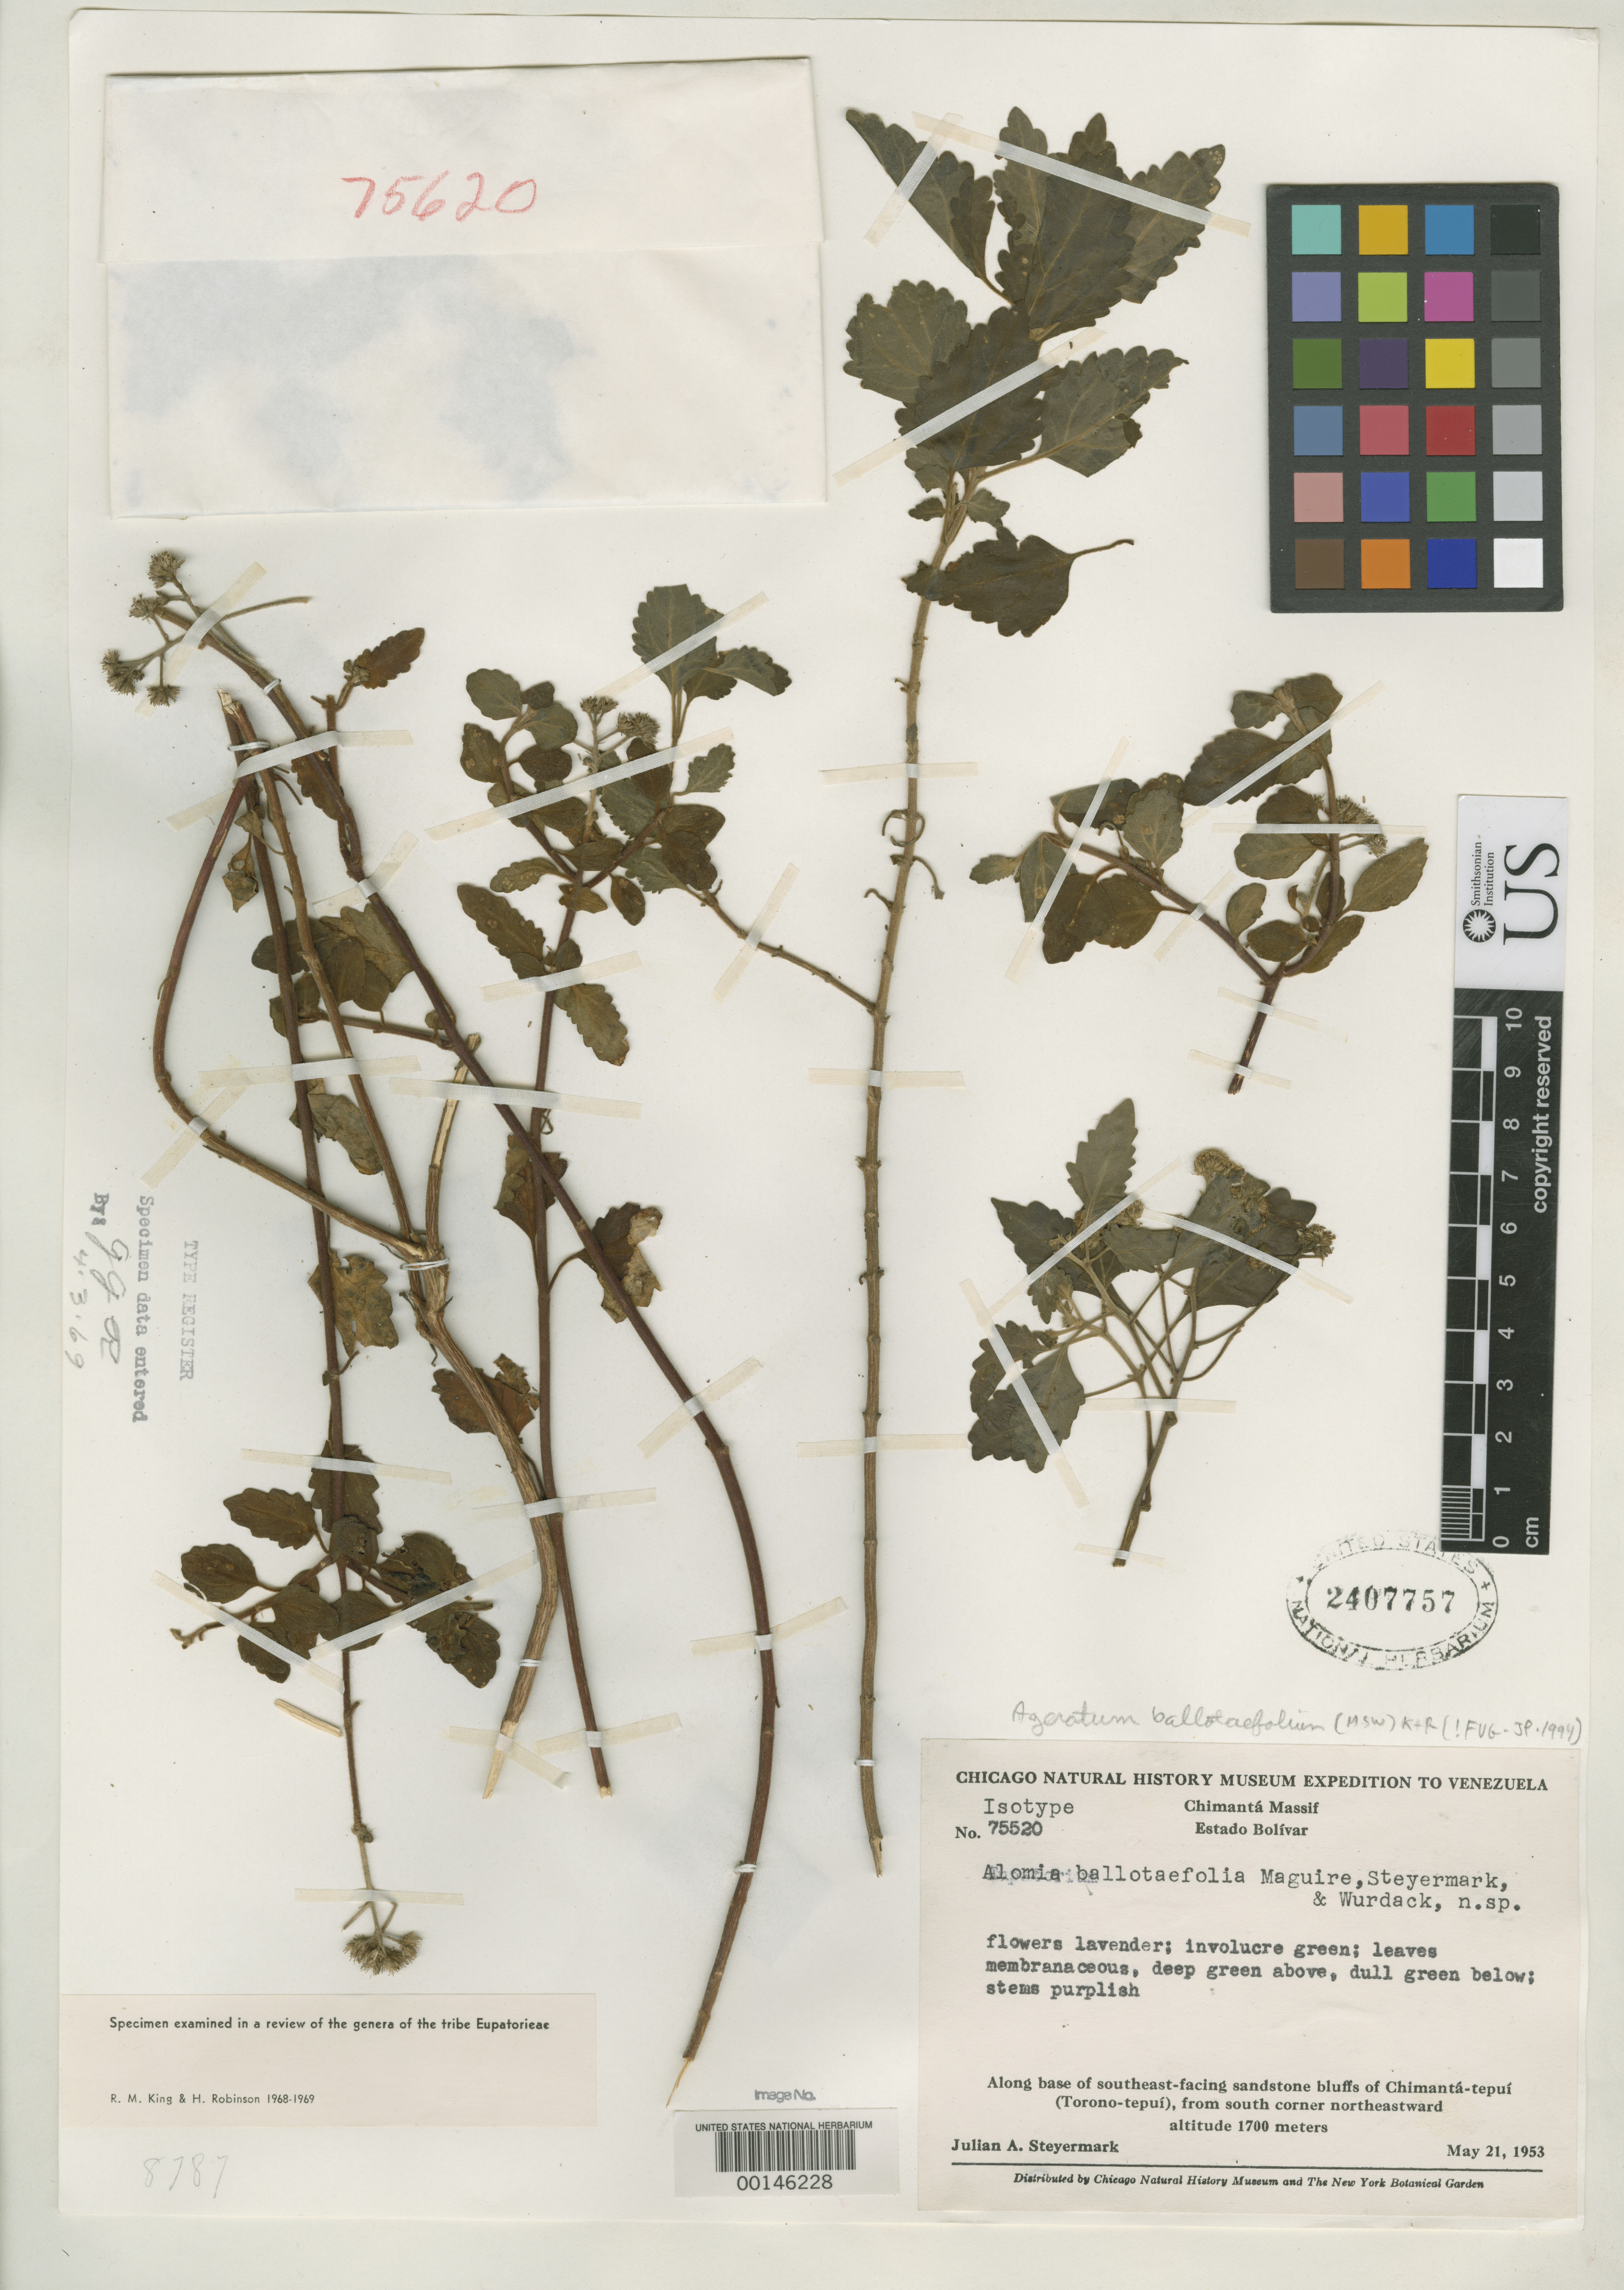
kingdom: Plantae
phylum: Tracheophyta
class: Magnoliopsida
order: Asterales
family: Asteraceae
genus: Alomia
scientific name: Alomia ballotifolia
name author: Maguire et al.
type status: Isotype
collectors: J. Steyermark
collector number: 75520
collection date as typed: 21 May 1953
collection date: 1953-05-21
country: Venezuela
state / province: Bolivar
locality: Chimanta massif.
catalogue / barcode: US 2407757